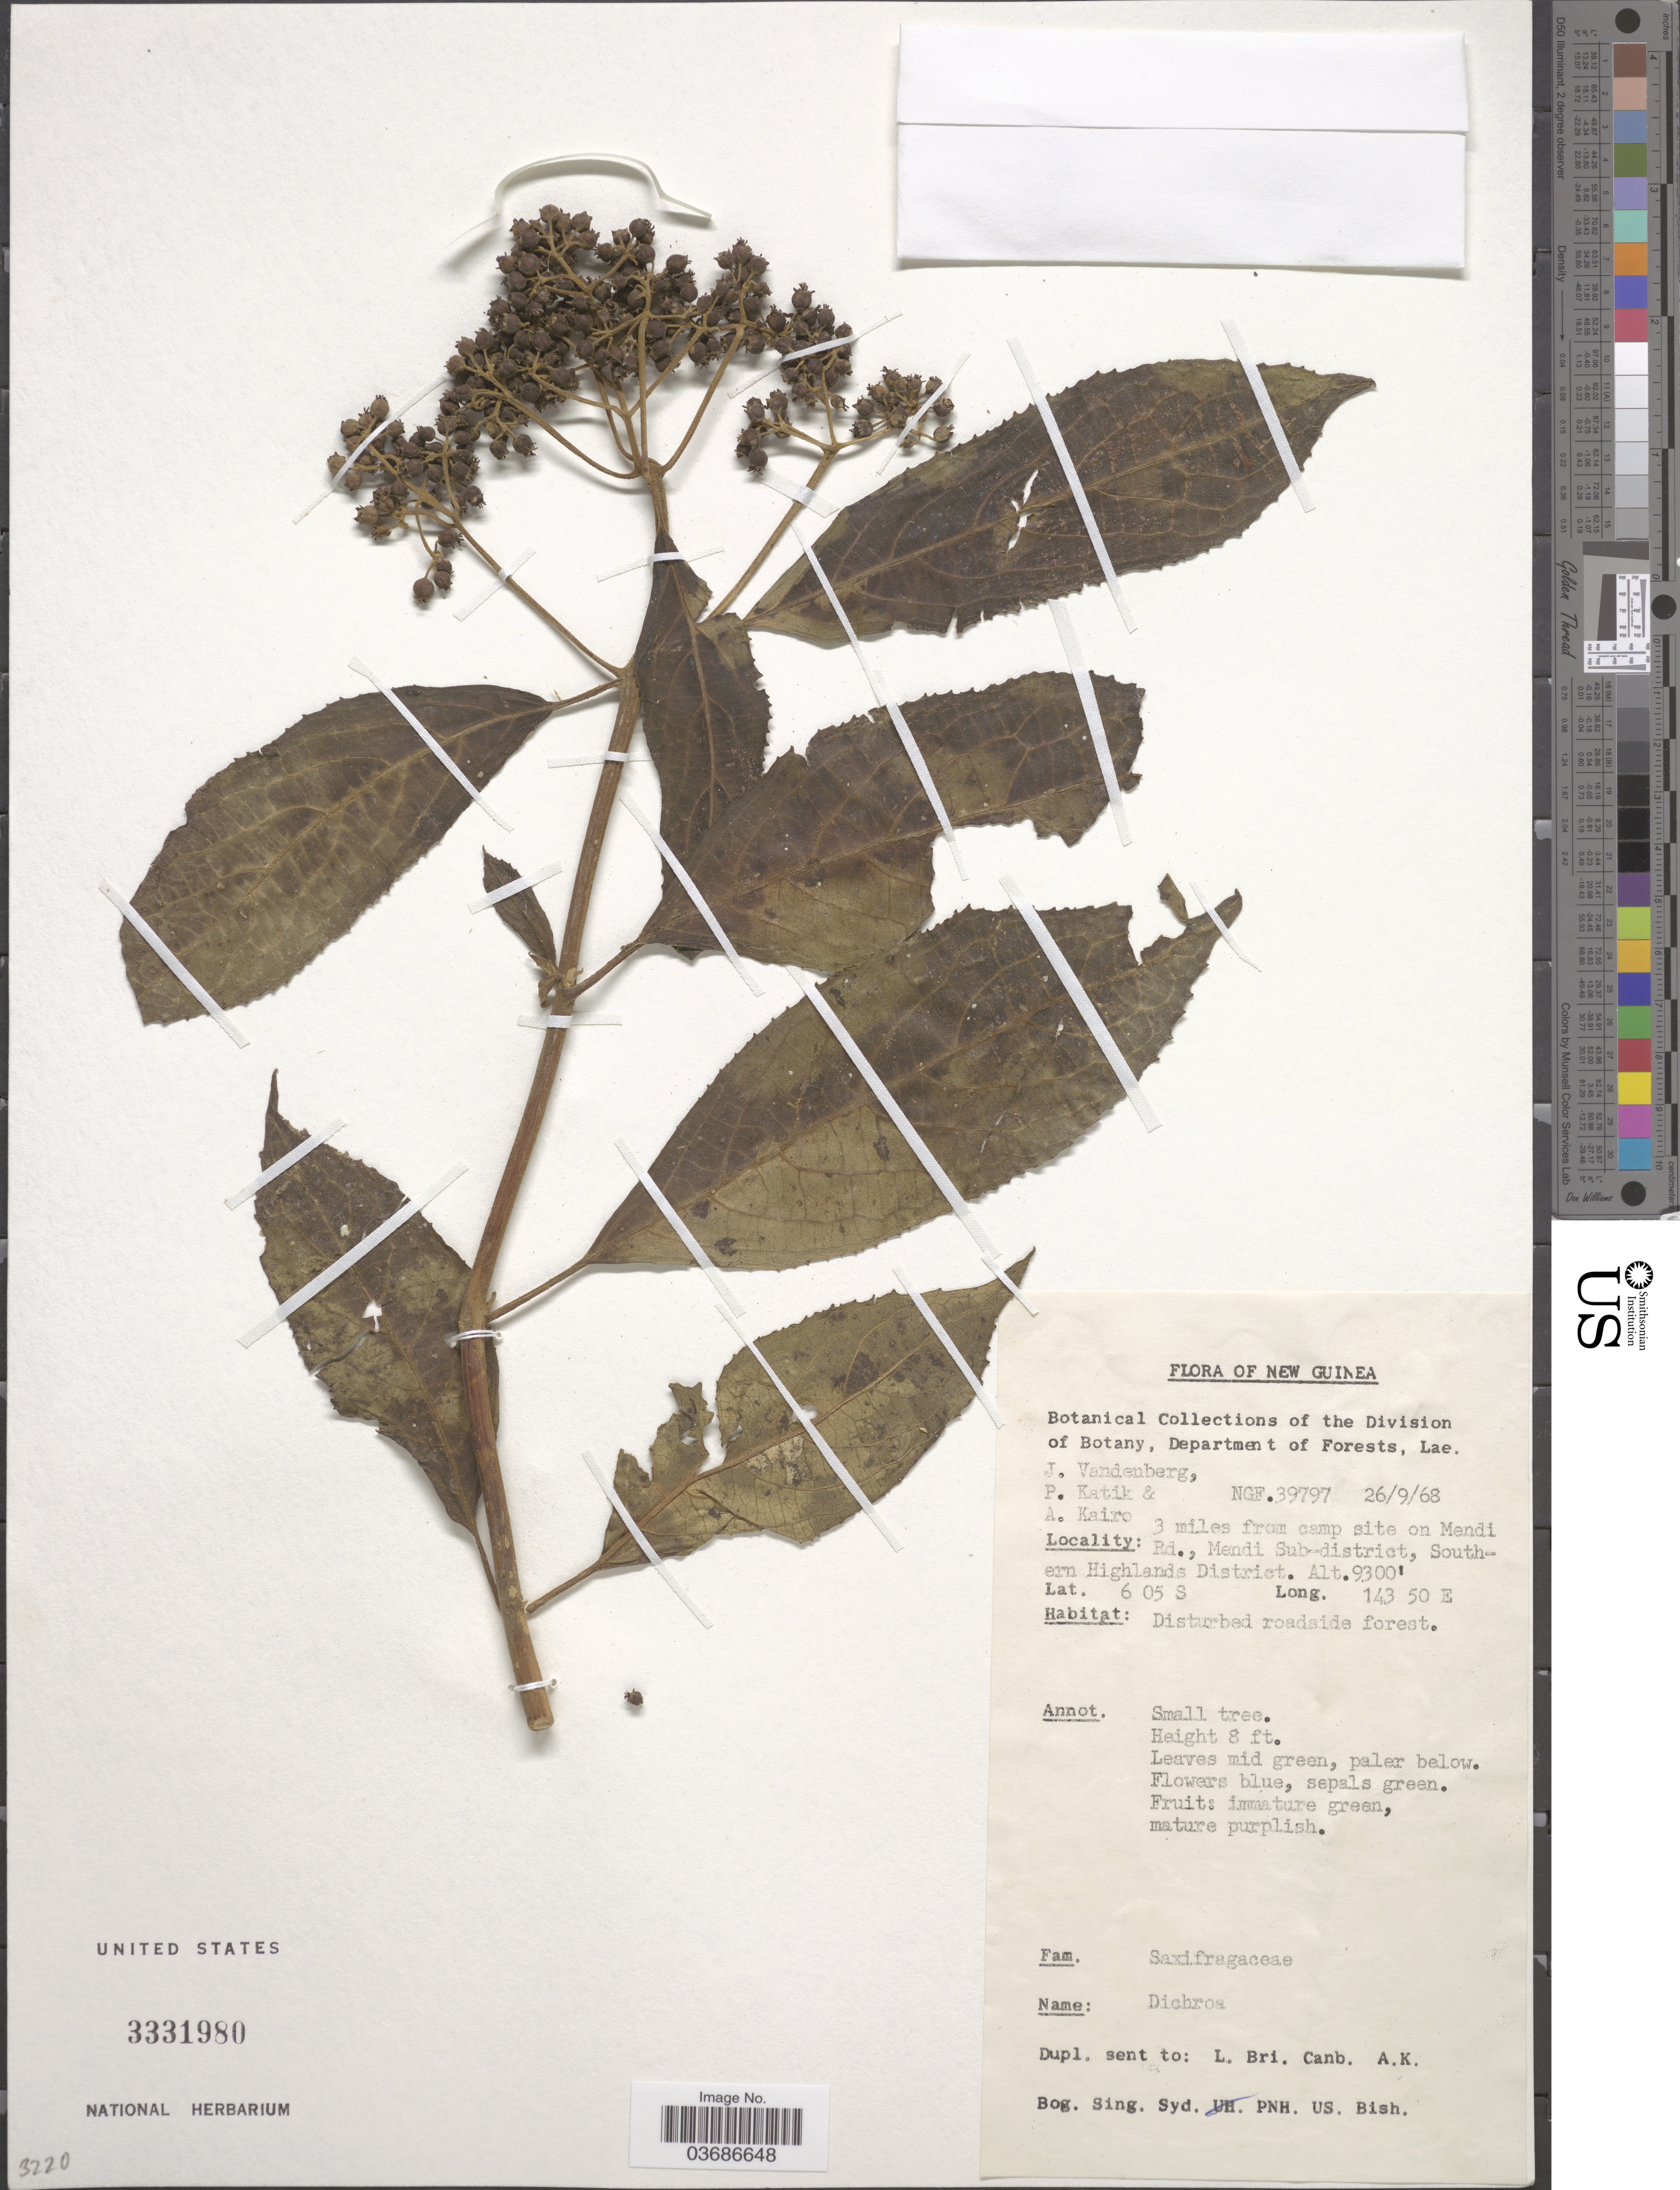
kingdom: Plantae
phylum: Tracheophyta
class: Magnoliopsida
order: Cornales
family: Hydrangeaceae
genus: Hydrangea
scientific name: Hydrangea febrifuga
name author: (Lour.) Y. De Smet & C. Granados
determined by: Strong, Mark T., (BOT), Smithsonian Institution - National Museum of Natural History (UNITED STATES)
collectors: J. Vandenberg, P. Katik & A. Kairo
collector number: NGF.39797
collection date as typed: Transcribed d/m/y: 26/9/68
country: Papua New Guinea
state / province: Southern Highlands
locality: New Guinea. 3 miles from camp site on Mendi Rd., Mendi Sub-district, Southern Highlands District.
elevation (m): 2835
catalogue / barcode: US 3331980